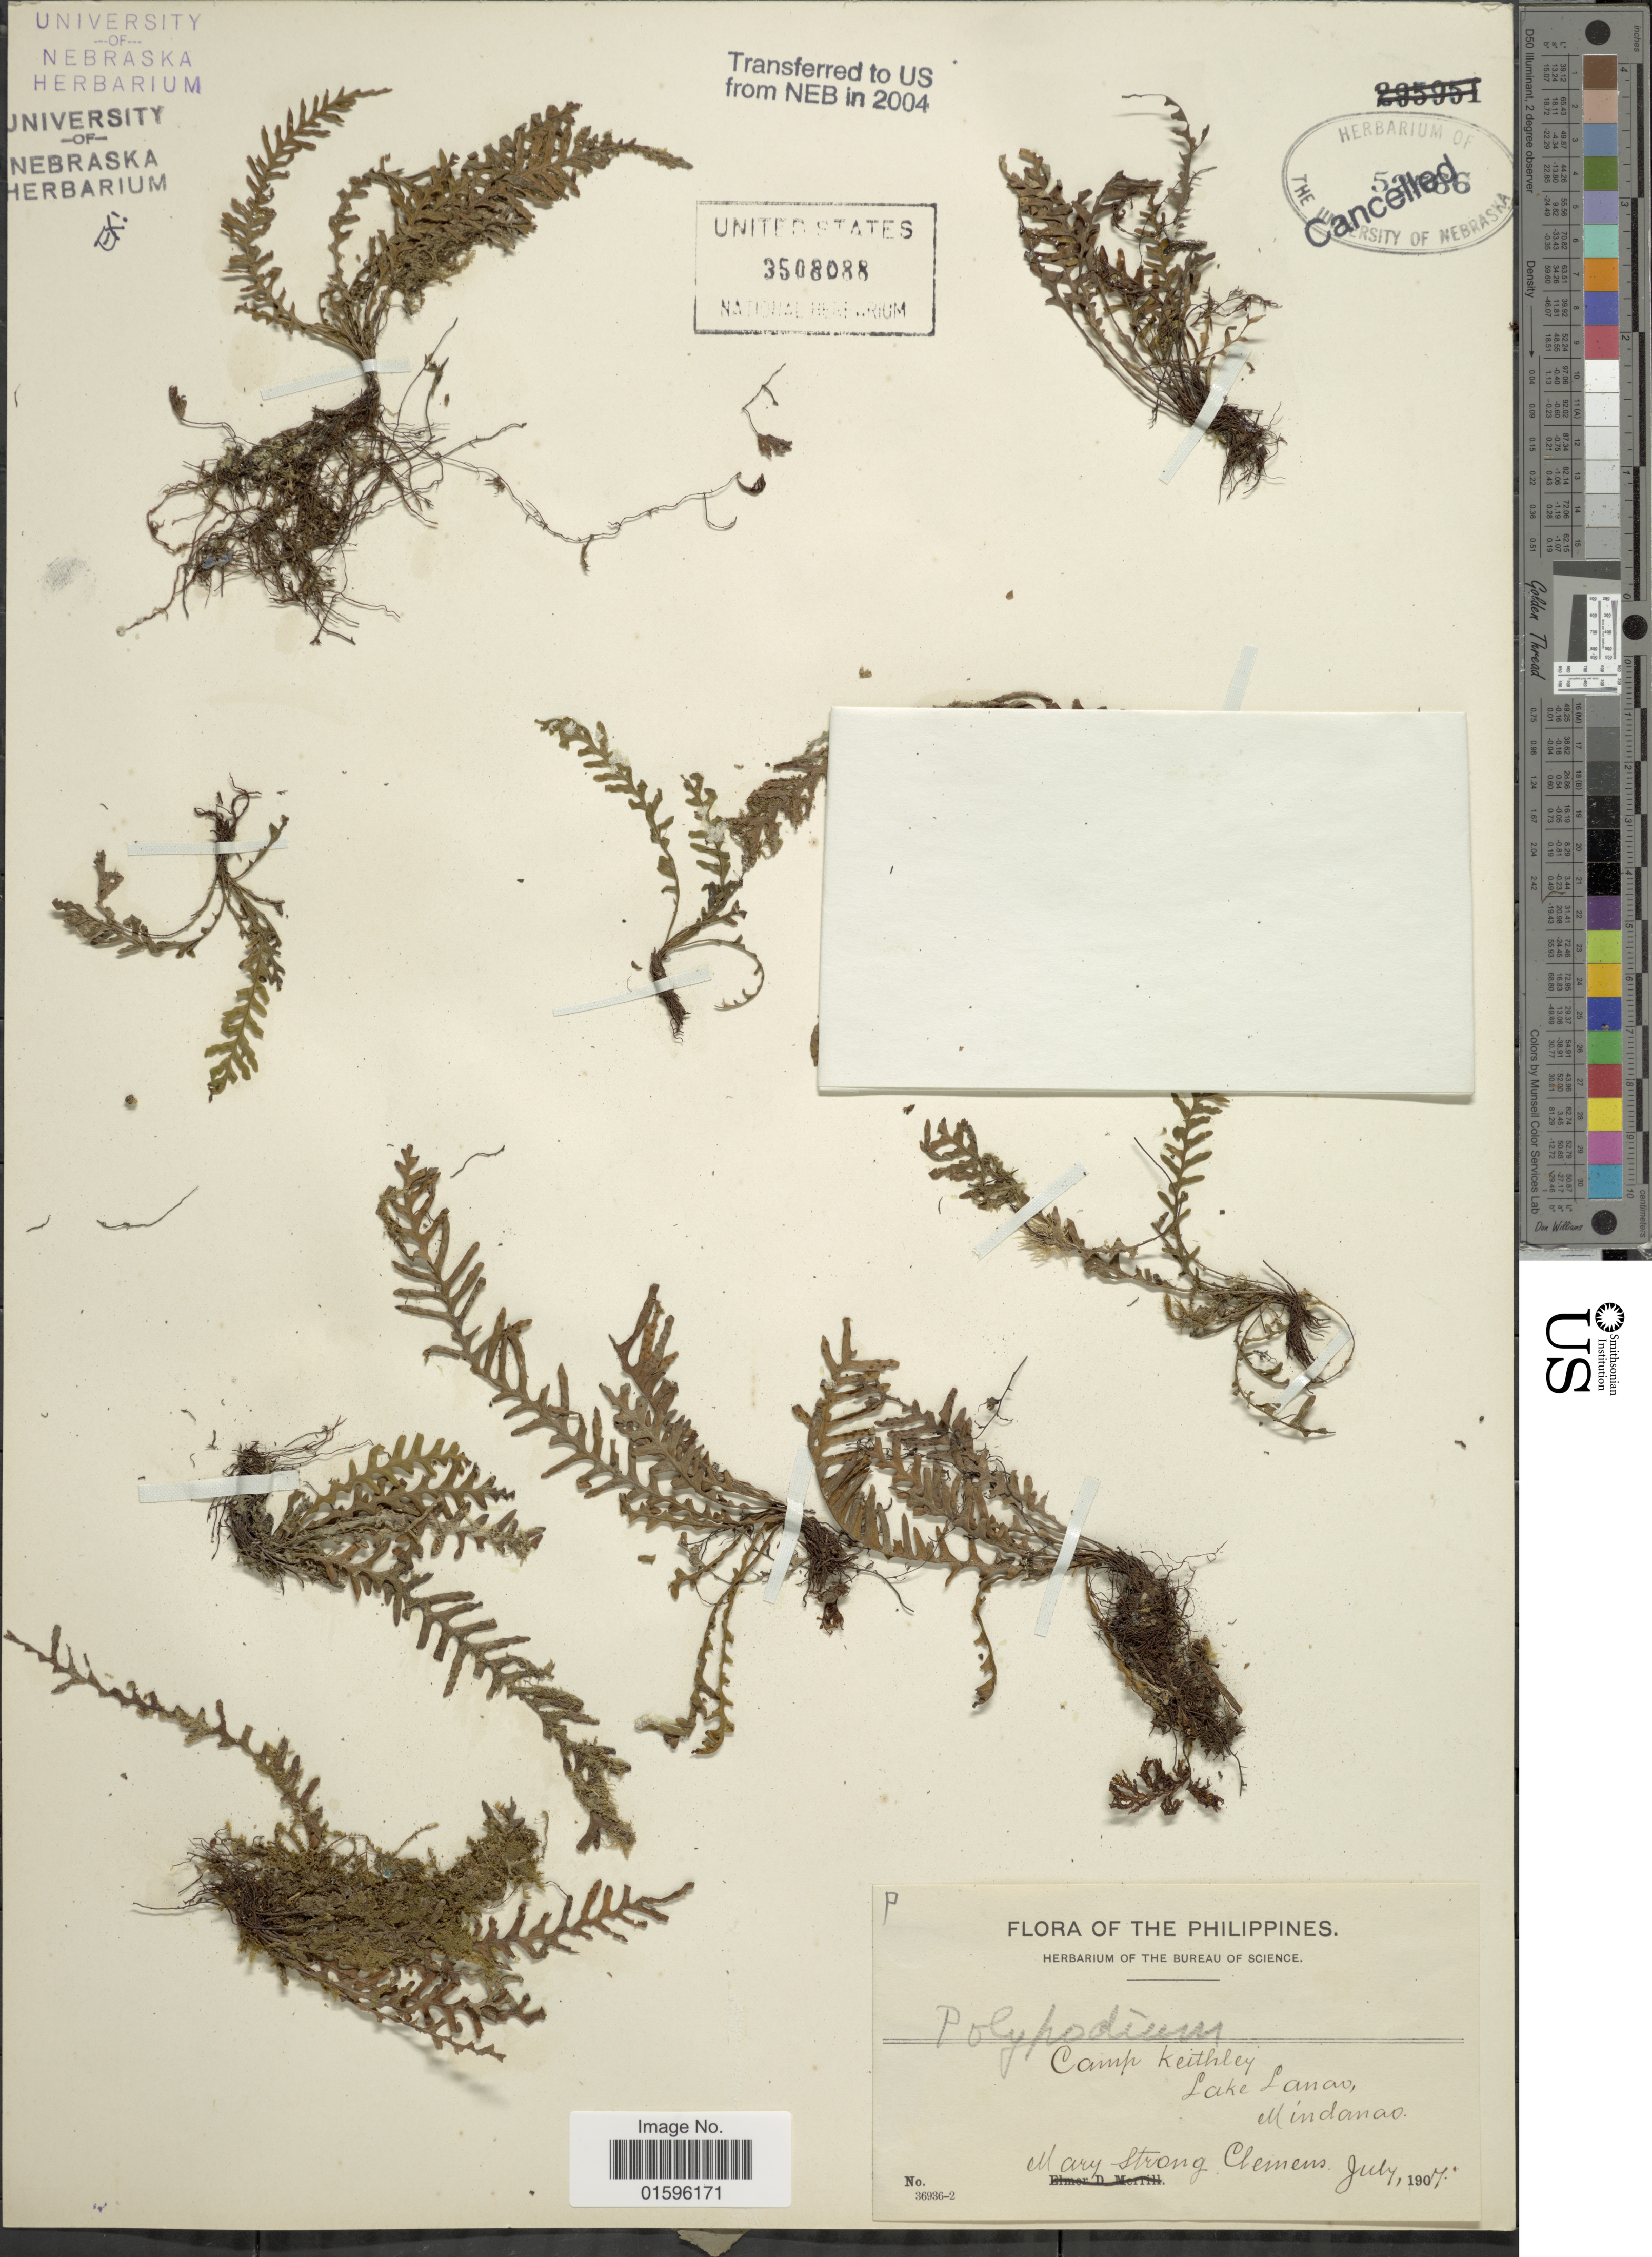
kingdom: Plantae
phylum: Tracheophyta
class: Polypodiopsida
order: Polypodiales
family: Polypodiaceae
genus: Polypodium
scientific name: Polypodium sp.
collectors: M. S. Clemens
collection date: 1907-07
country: Philippines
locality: Camp Keithley, Lake Lanao, Mindanao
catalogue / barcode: US 3508088